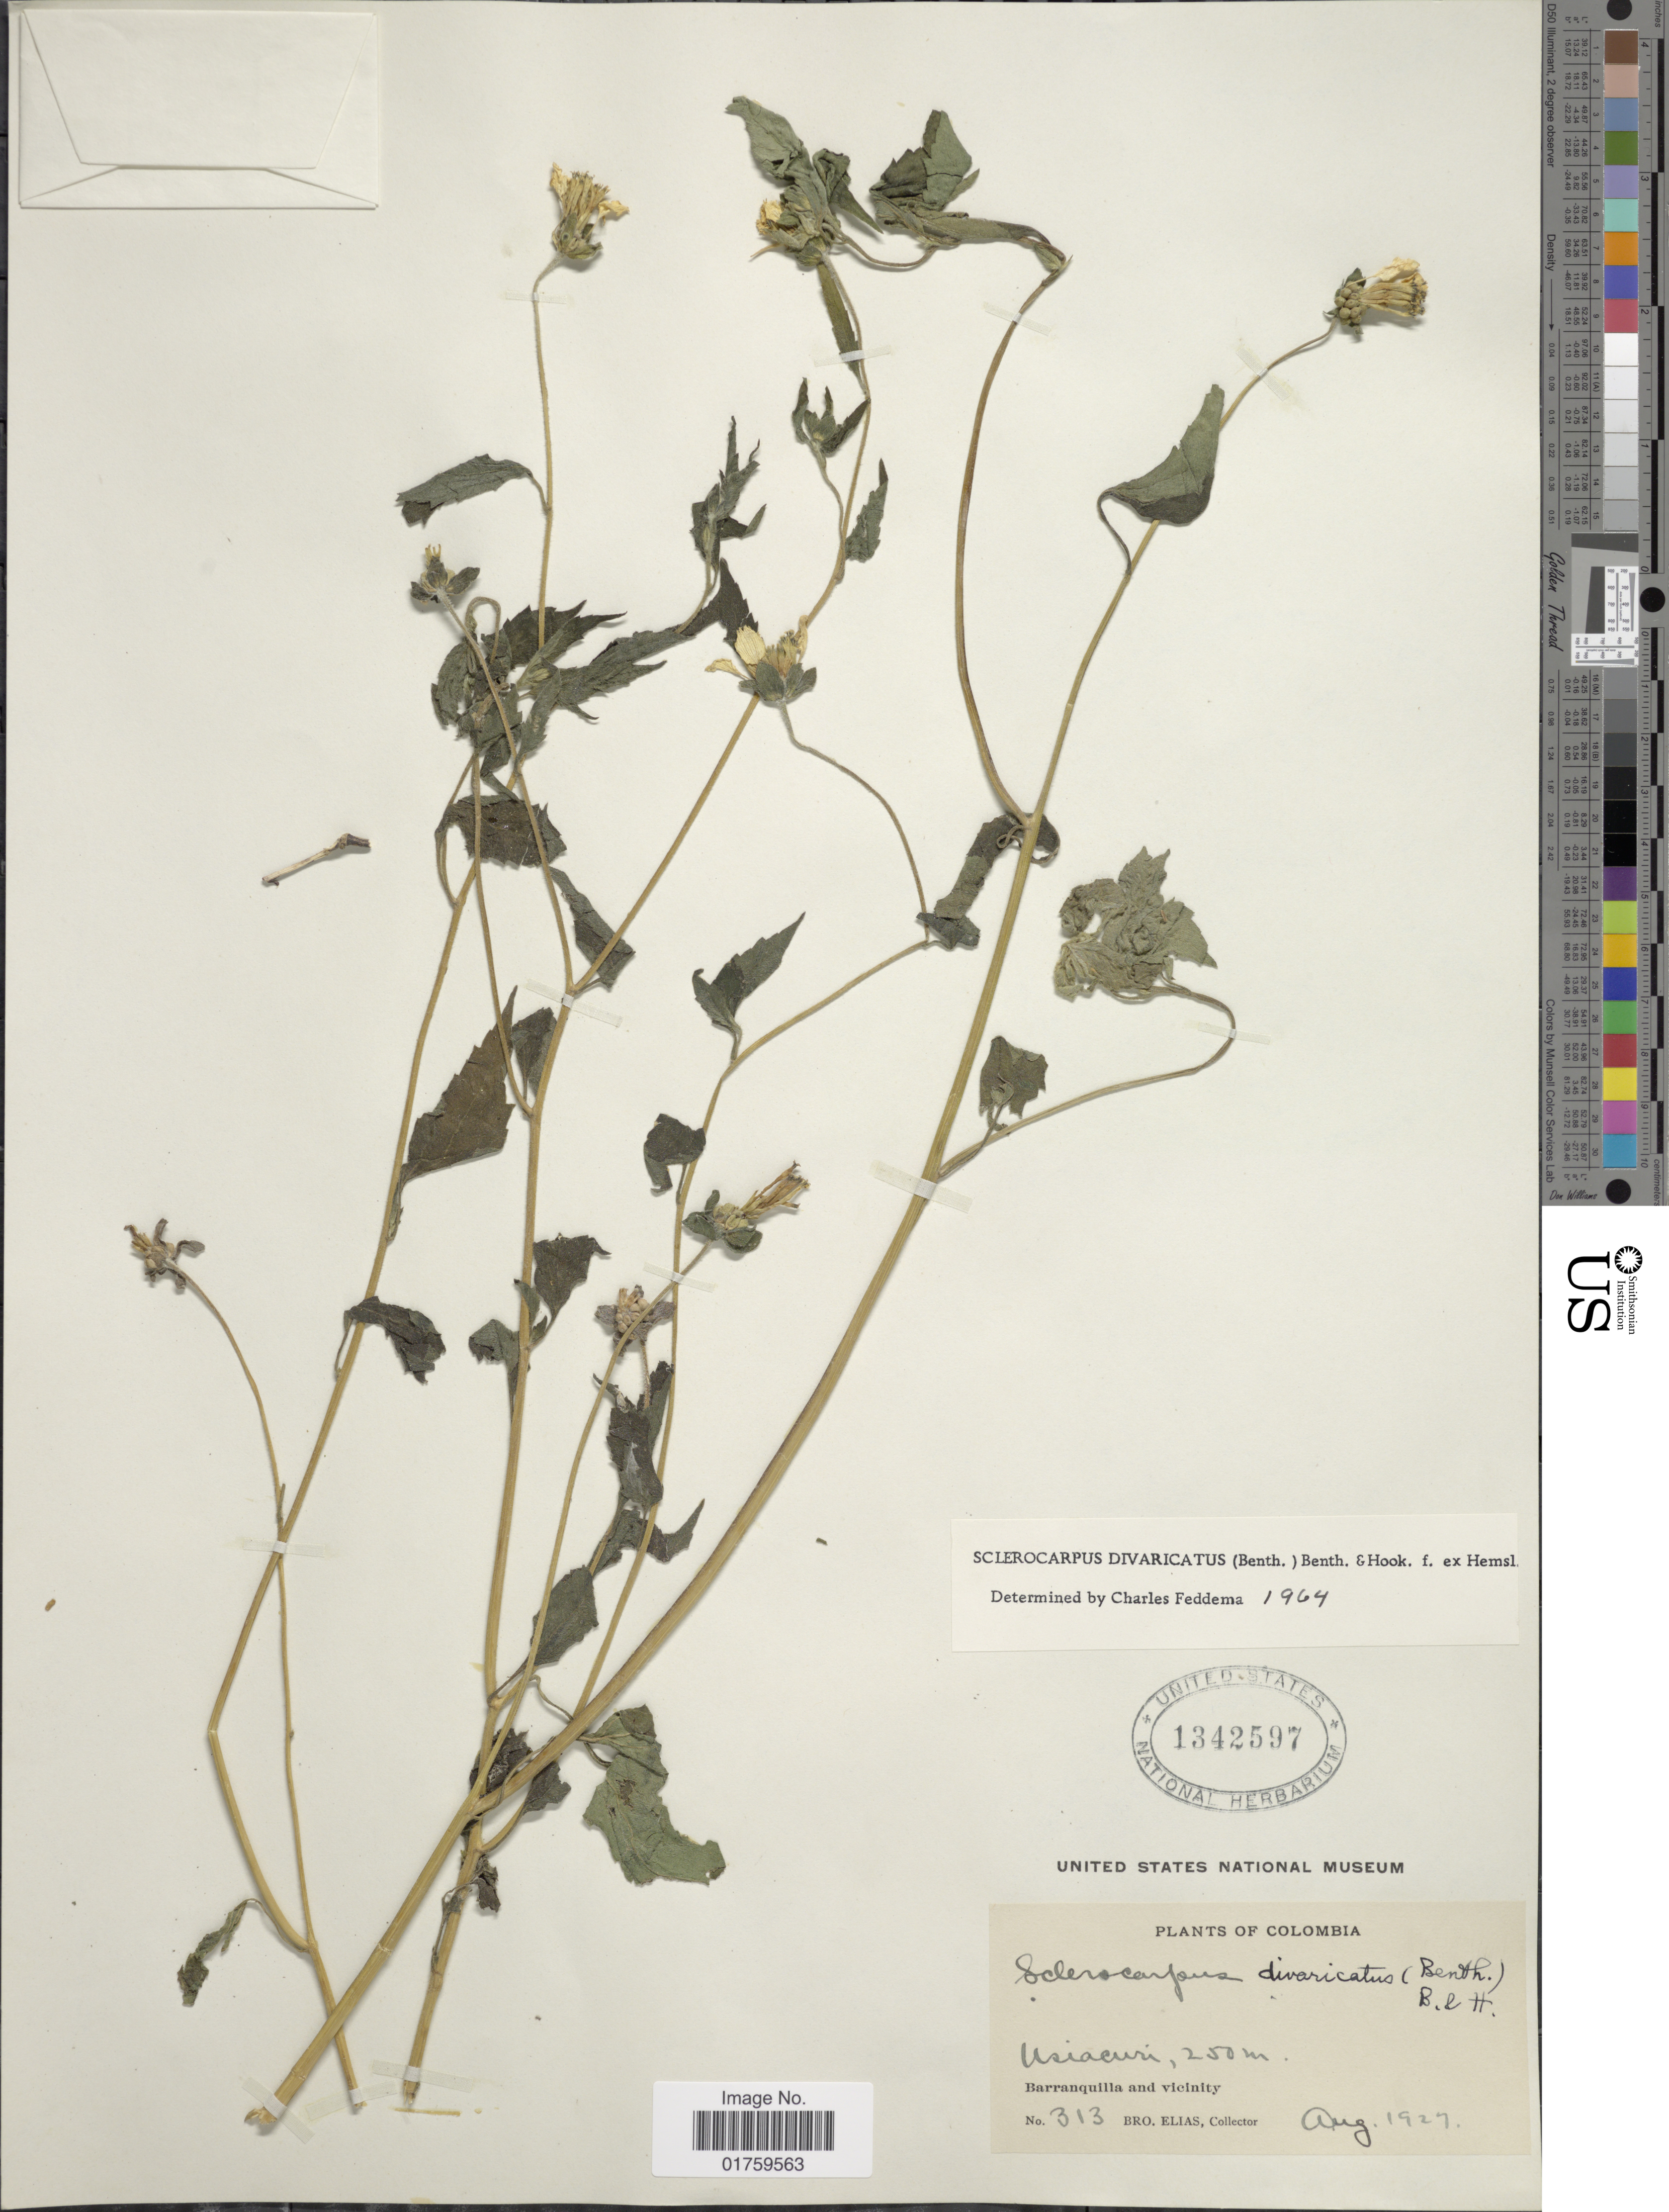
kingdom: Plantae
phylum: Tracheophyta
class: Magnoliopsida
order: Asterales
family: Asteraceae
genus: Sclerocarpus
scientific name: Sclerocarpus divaricatus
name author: (Benth.) Benth. & Hook. f. ex Hemsl.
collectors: Bro. Elias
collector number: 313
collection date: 1927-08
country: Colombia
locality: Usiacuri. Barranquilla and vicinity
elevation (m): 250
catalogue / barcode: US 1342597